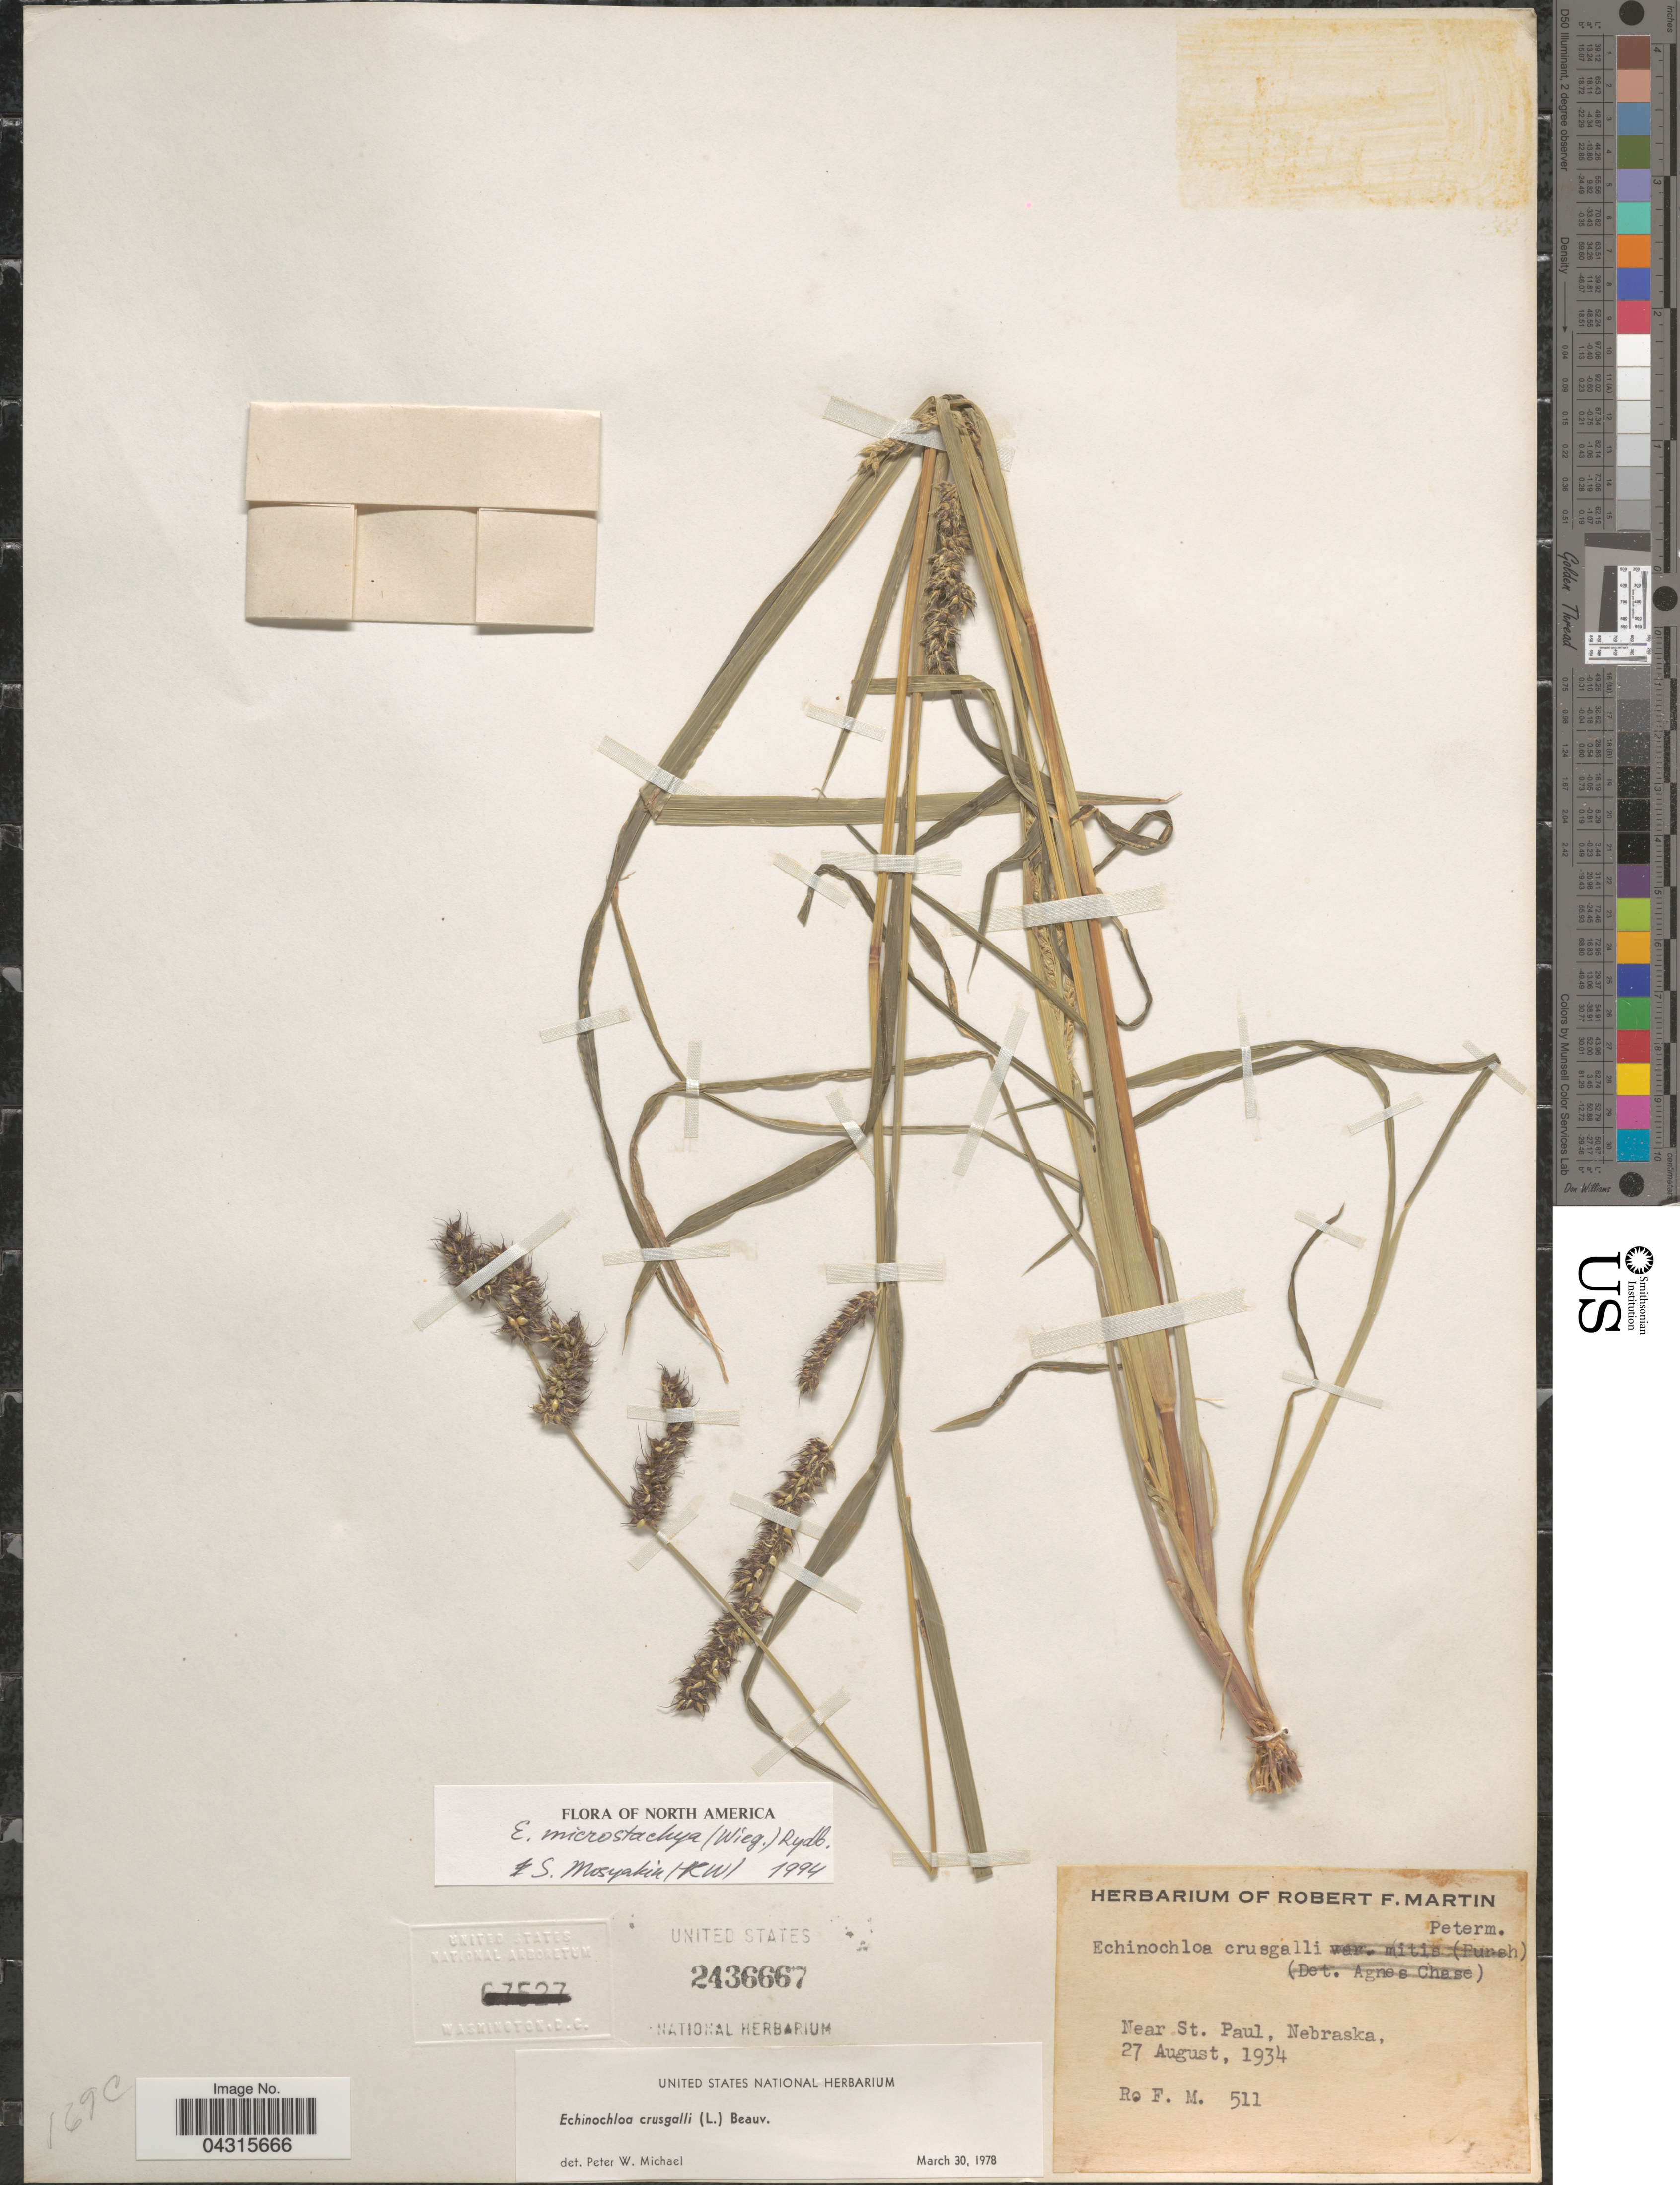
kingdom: Plantae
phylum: Tracheophyta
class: Liliopsida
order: Poales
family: Poaceae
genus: Echinochloa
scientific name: Echinochloa muricata var. microstachya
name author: Wiegand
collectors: R. F. Martin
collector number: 511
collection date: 1934-08-27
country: United States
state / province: Nebraska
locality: Near St. Paul.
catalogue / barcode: US 2436667